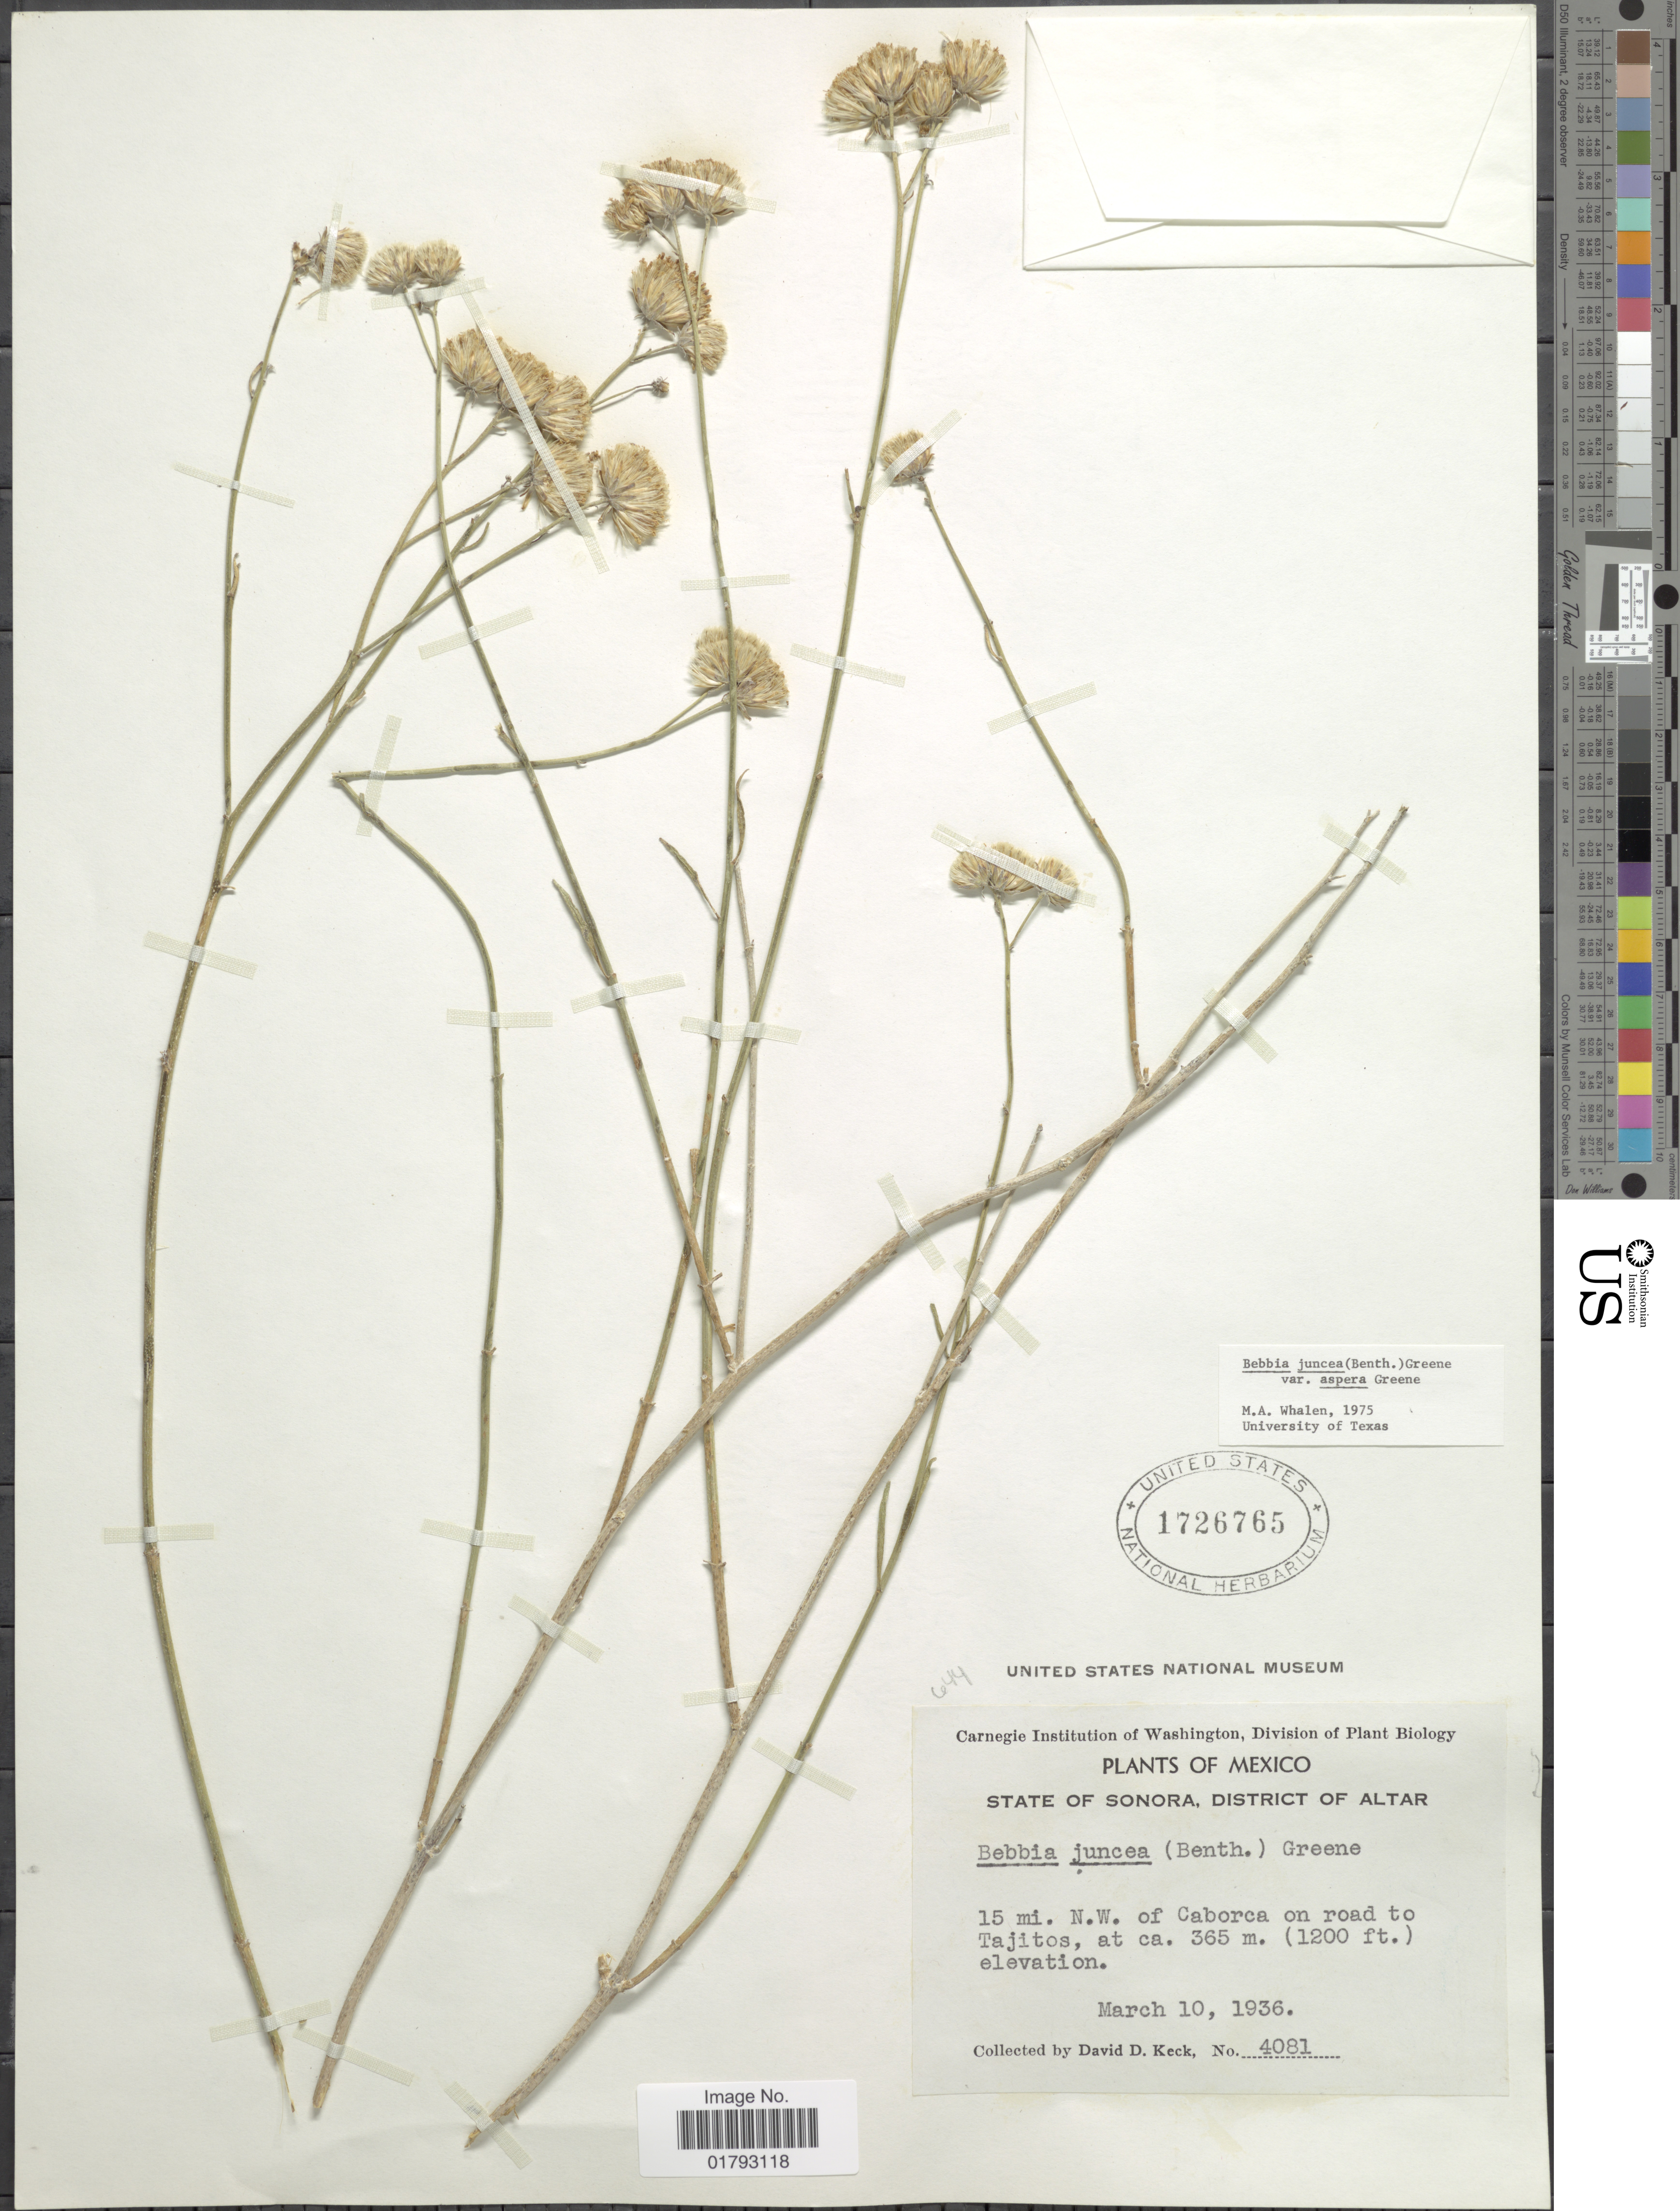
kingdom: Plantae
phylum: Tracheophyta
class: Magnoliopsida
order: Asterales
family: Asteraceae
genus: Bebbia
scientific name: Bebbia juncea var. aspera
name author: Greene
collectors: D. D. Keck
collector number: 4081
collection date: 1936-03-10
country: Mexico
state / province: Sonora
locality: State of Sonora, District of Altar. 15 mi. N,W. of Caborca on road to Tajitos.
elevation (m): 365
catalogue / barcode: US 1726765